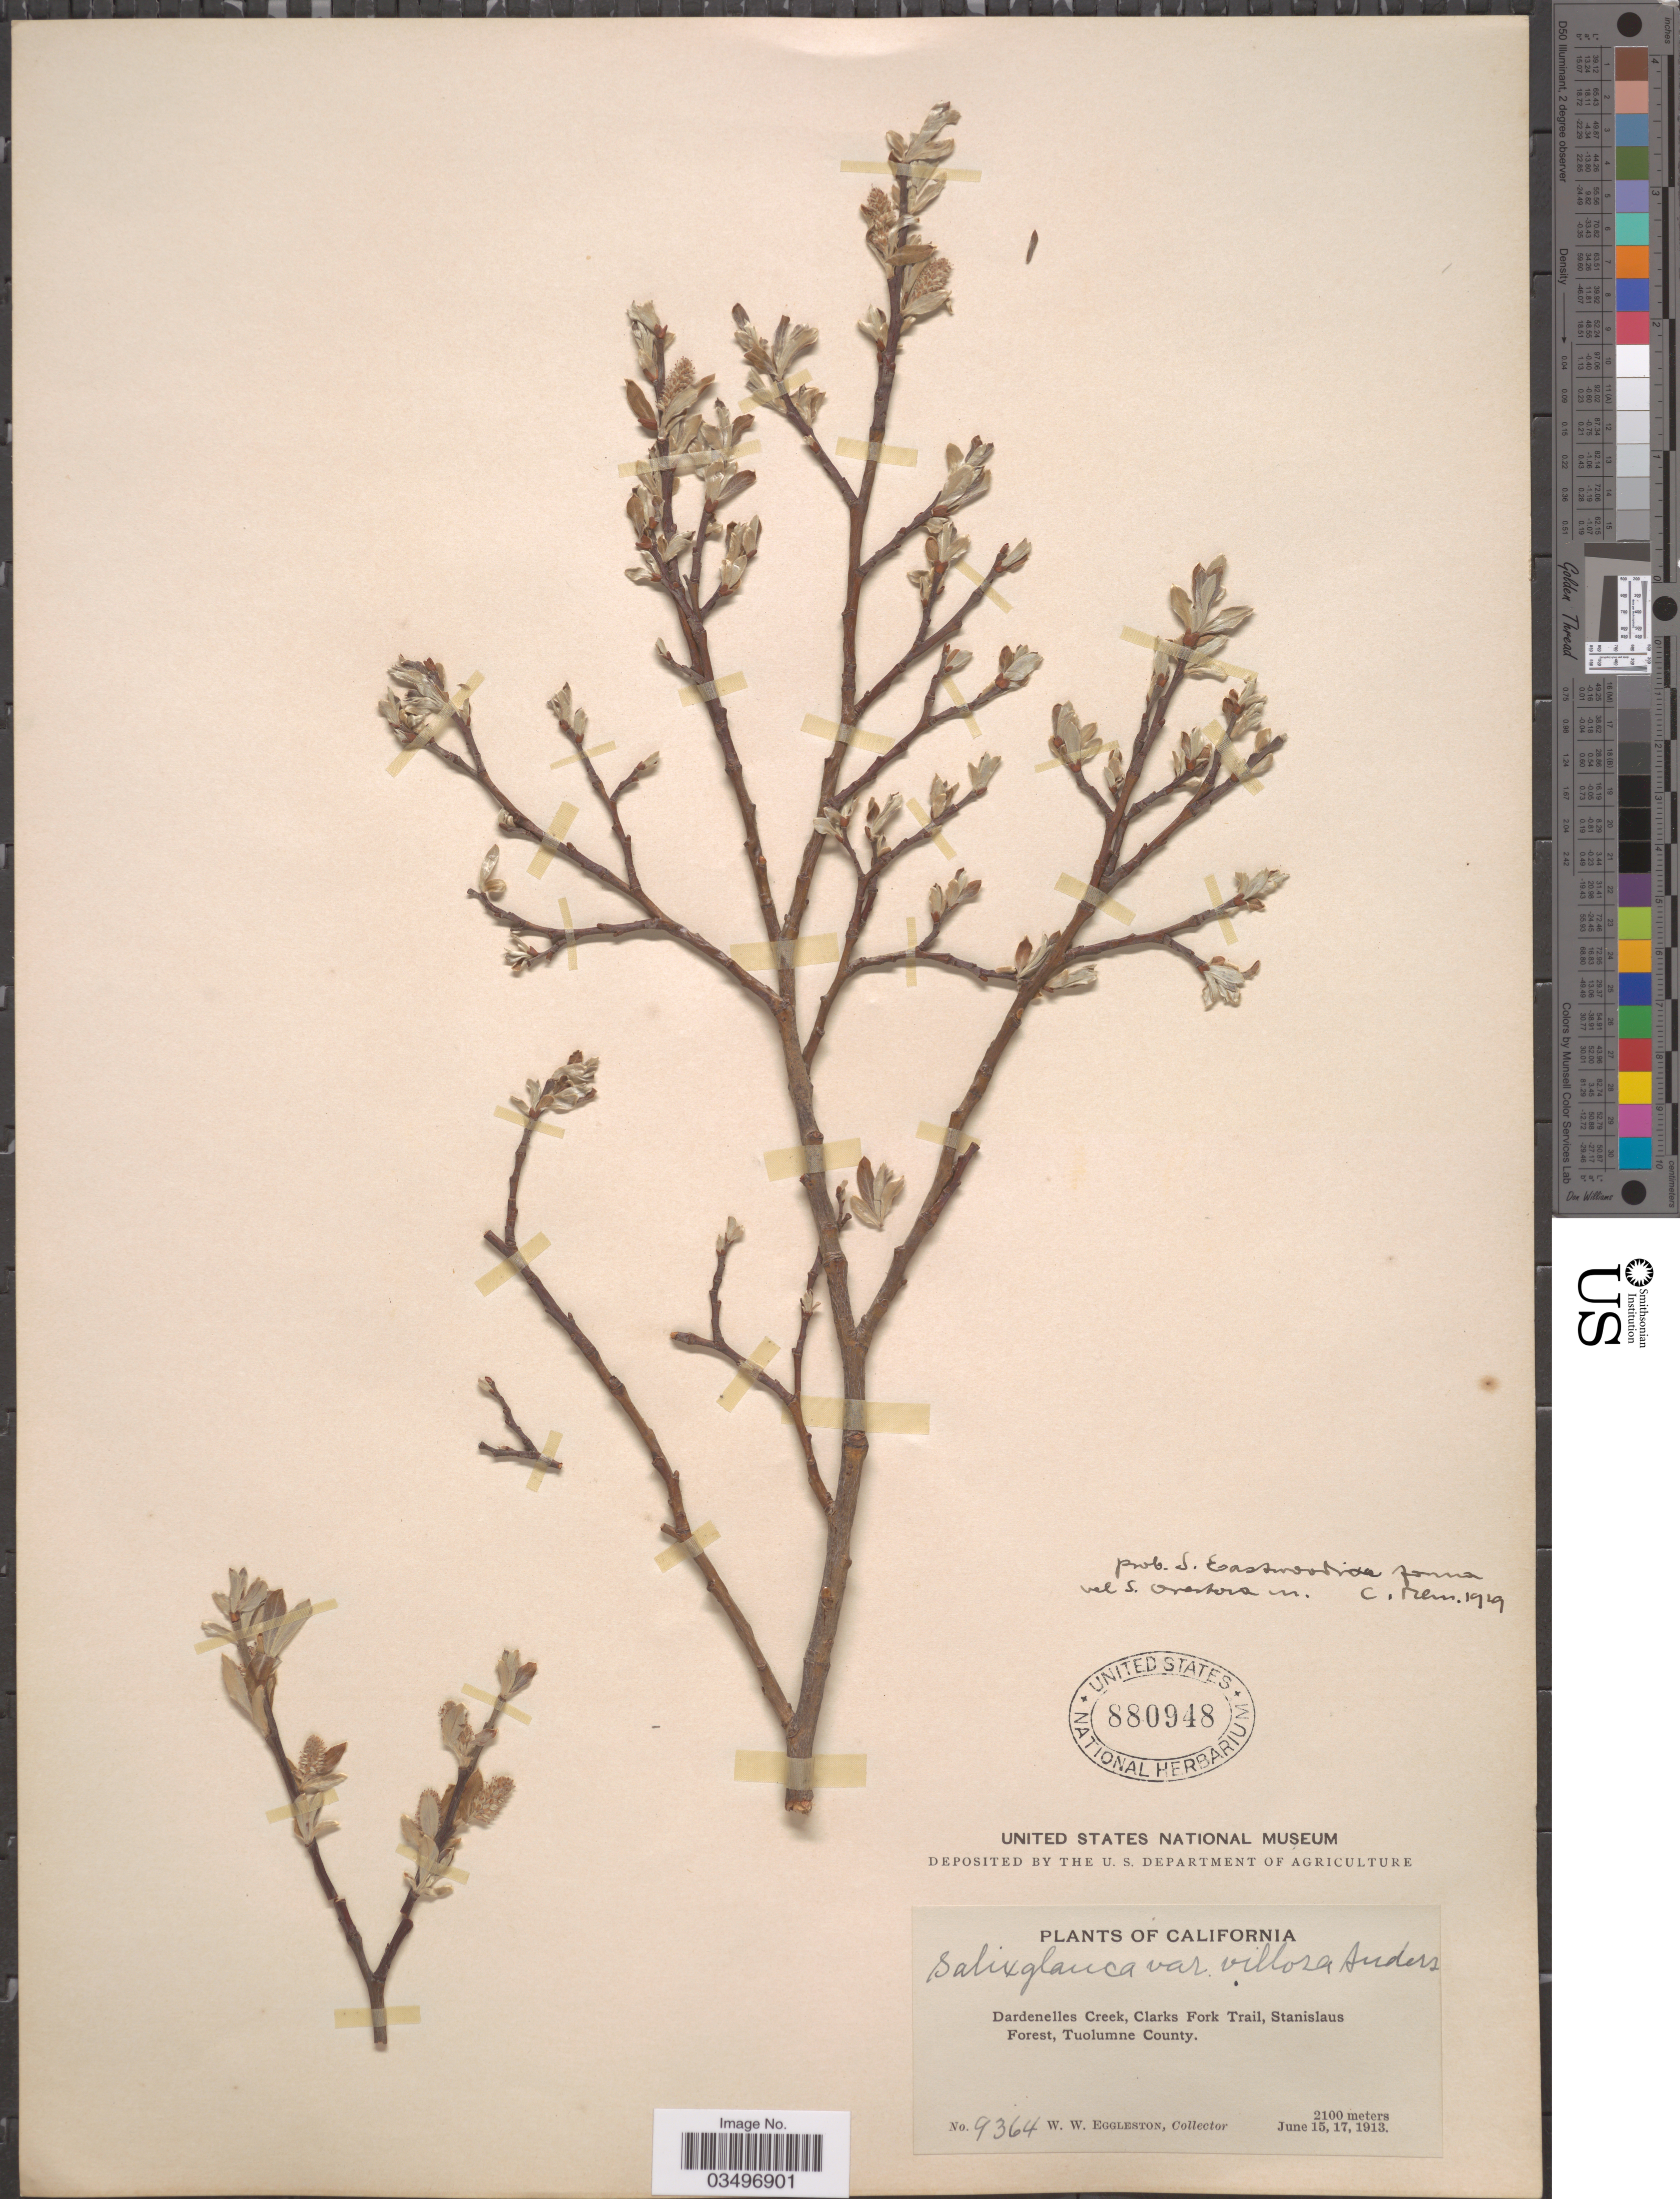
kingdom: Plantae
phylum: Tracheophyta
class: Magnoliopsida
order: Malpighiales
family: Salicaceae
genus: Salix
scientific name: Salix eastwoodiae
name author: Cockerell ex A. Heller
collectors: W. W. Eggleston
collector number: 9364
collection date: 1913-06-15/1913-06-17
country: United States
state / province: California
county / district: Tuolumne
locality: Dardenelles Creek, Clarks Fork Trail, Stanislaus Forest, Tuolumne County.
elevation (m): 2100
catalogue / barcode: US 880948